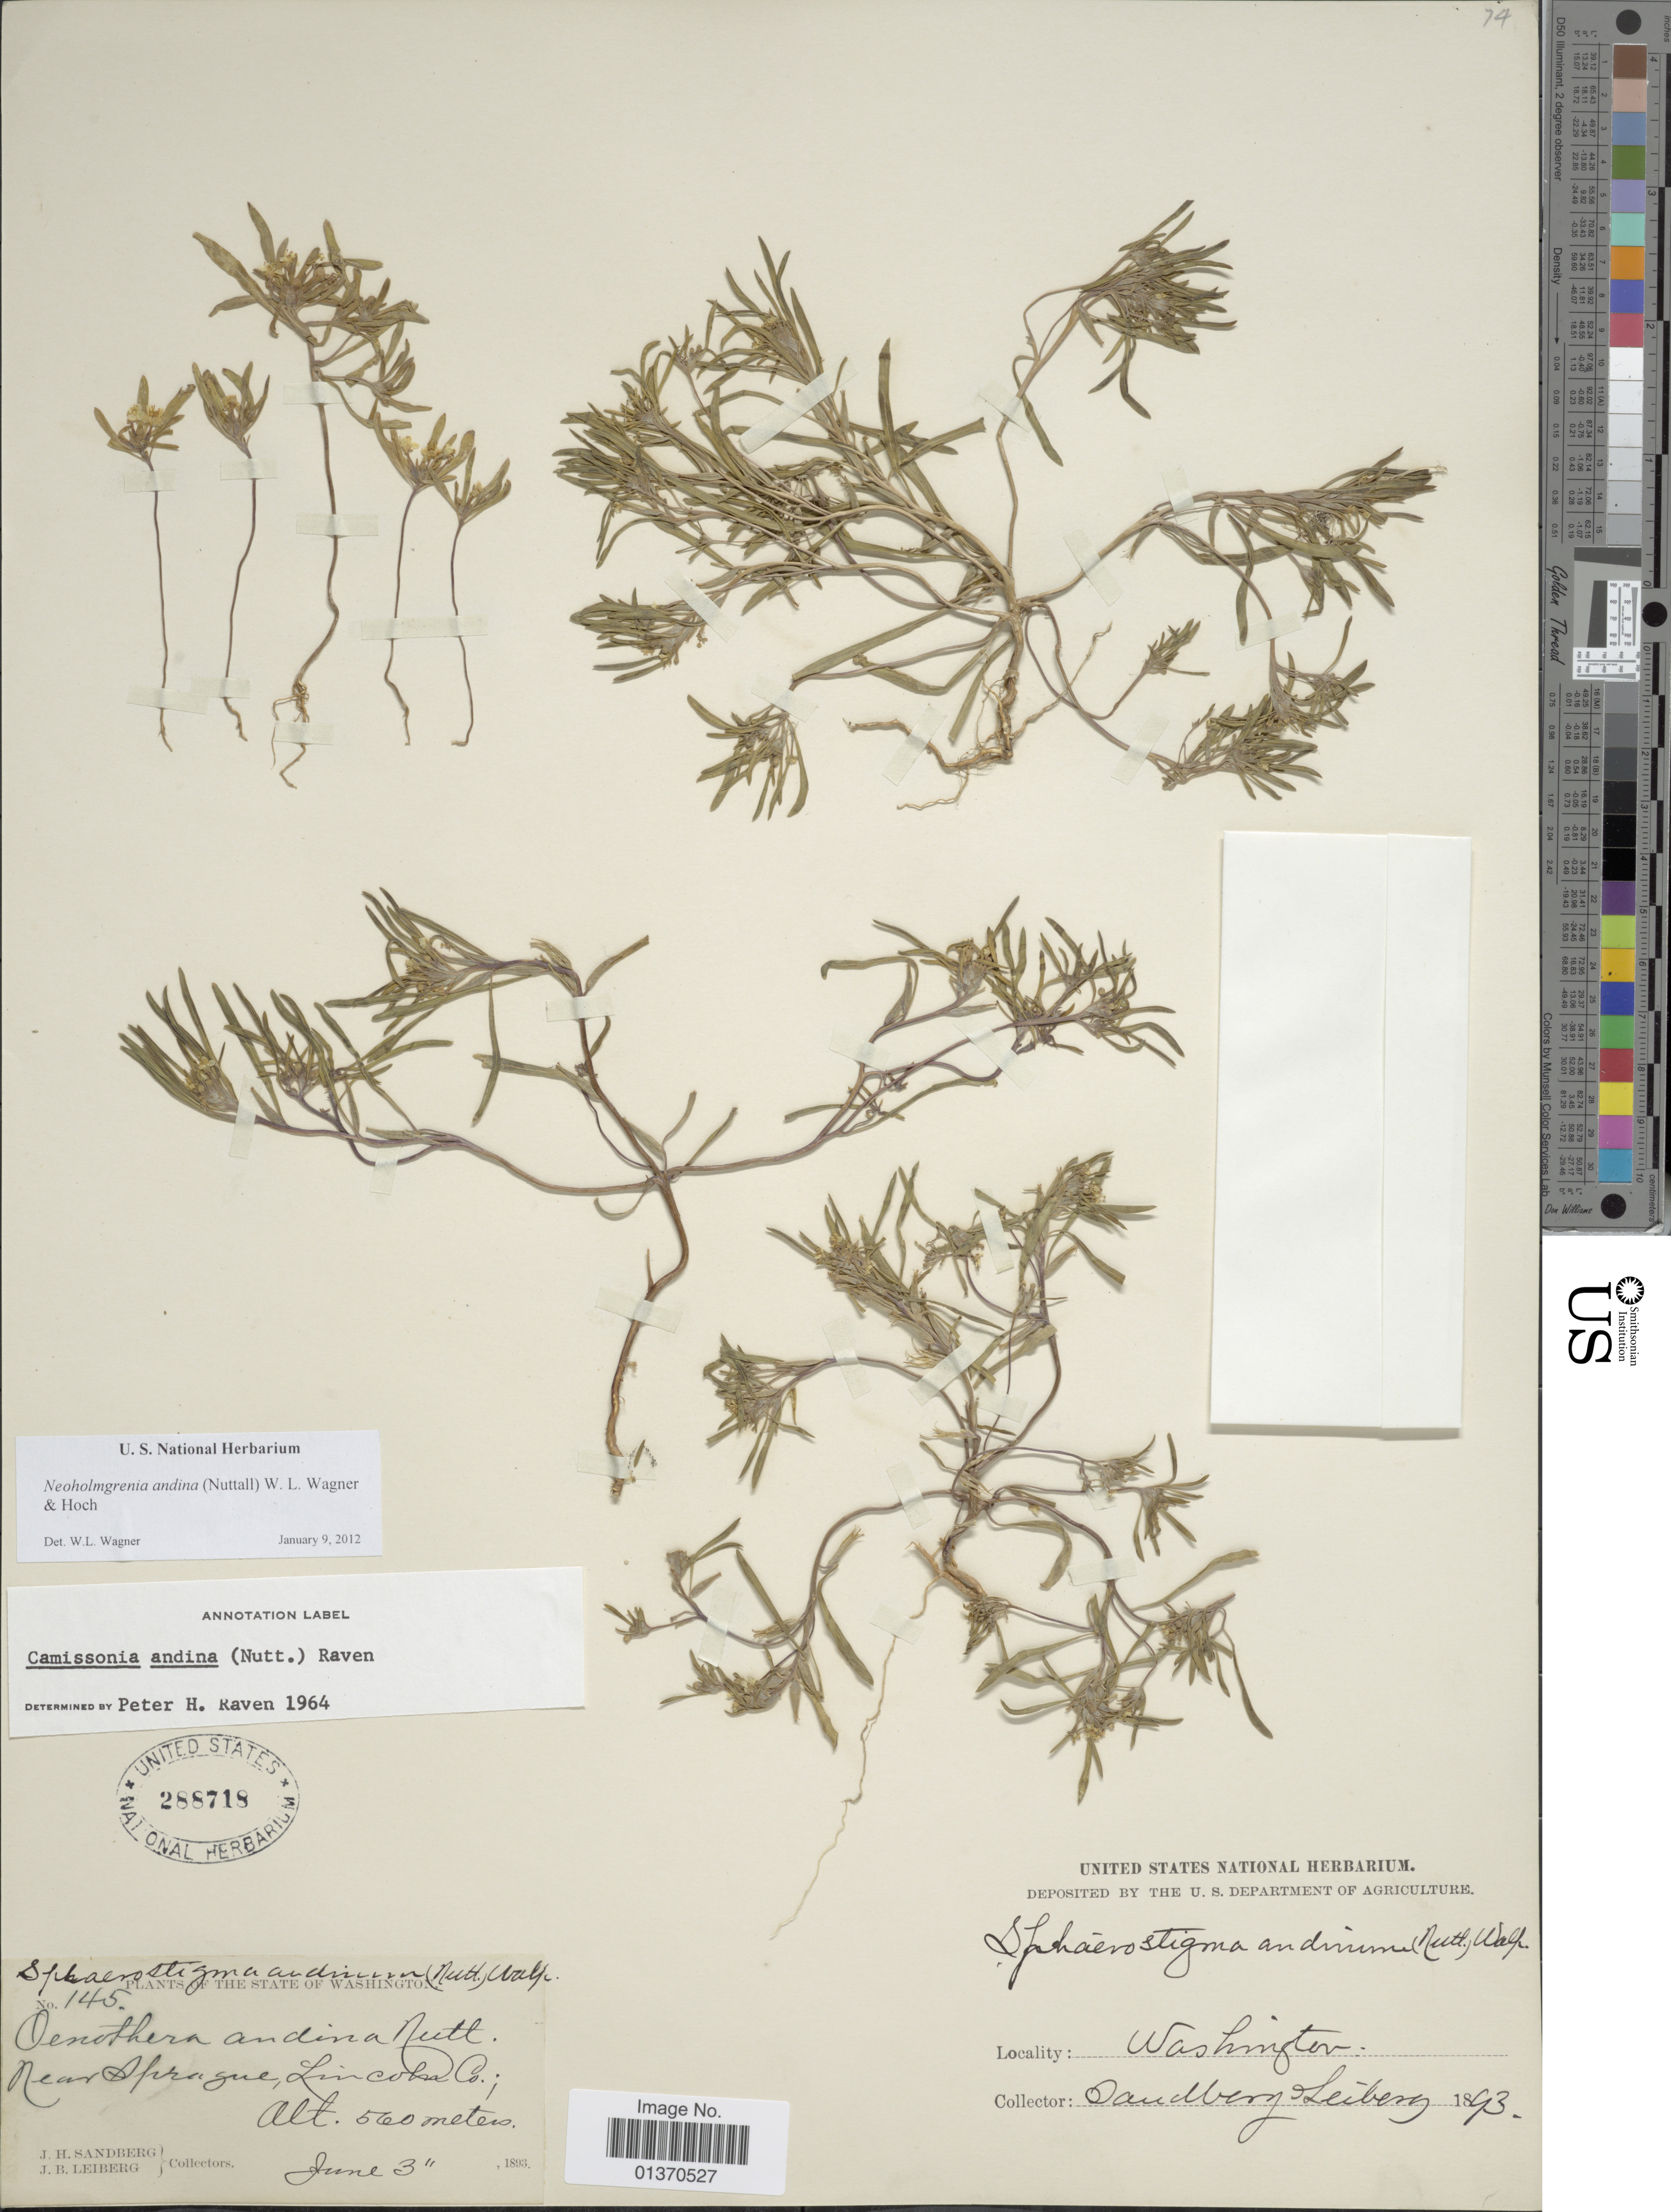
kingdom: Plantae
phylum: Tracheophyta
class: Magnoliopsida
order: Myrtales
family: Onagraceae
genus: Neoholmgrenia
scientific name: Neoholmgrenia andina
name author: (Nutt.) W.L. Wagner & Hoch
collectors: J. H. Sandberg & J. B. Leiberg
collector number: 145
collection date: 1893-06-03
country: United States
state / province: Washington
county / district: Lincoln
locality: Near Sprague, Lincoln Co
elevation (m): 560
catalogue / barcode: US 288718